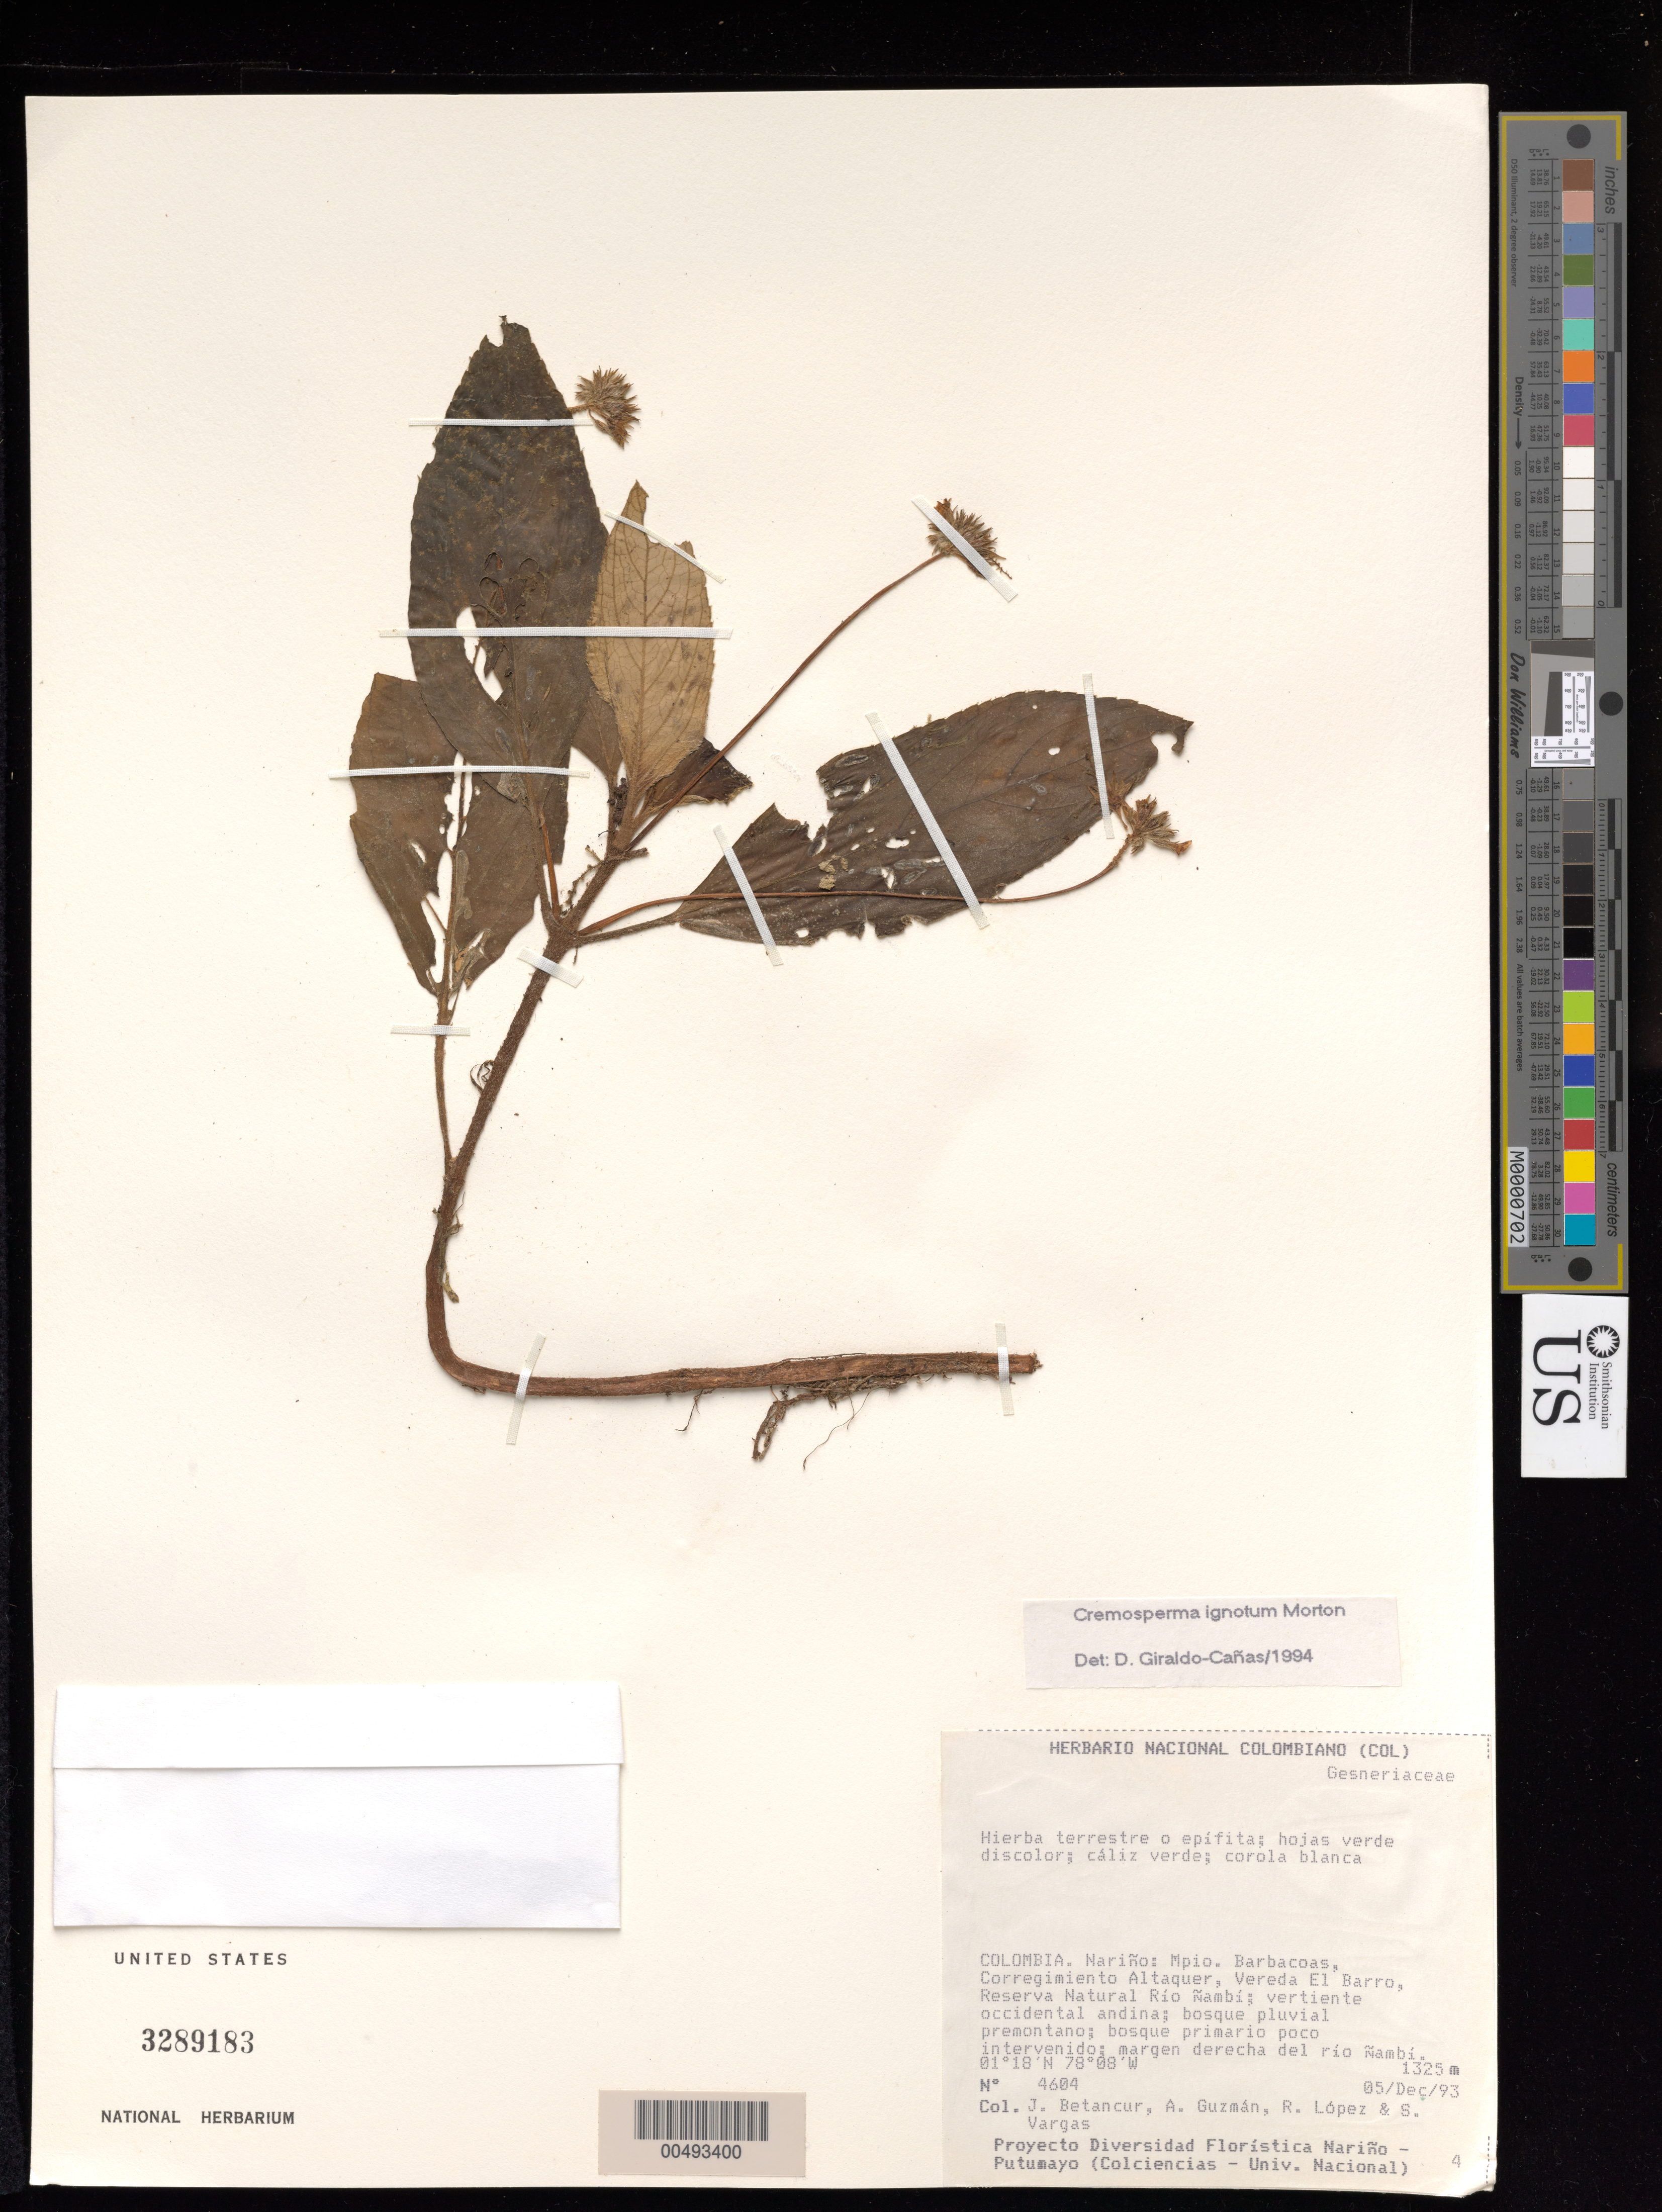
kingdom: Plantae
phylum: Tracheophyta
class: Magnoliopsida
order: Lamiales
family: Gesneriaceae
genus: Cremosperma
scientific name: Cremosperma ignotum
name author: C.V. Morton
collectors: J. C. Betancur, A. Guzman, R. Lopez & S. Vargas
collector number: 4604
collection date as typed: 05 Dec 1993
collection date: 1993-12-05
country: Colombia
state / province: Nariño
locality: Barbacoas, Rio Nambi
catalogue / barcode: US 3289183